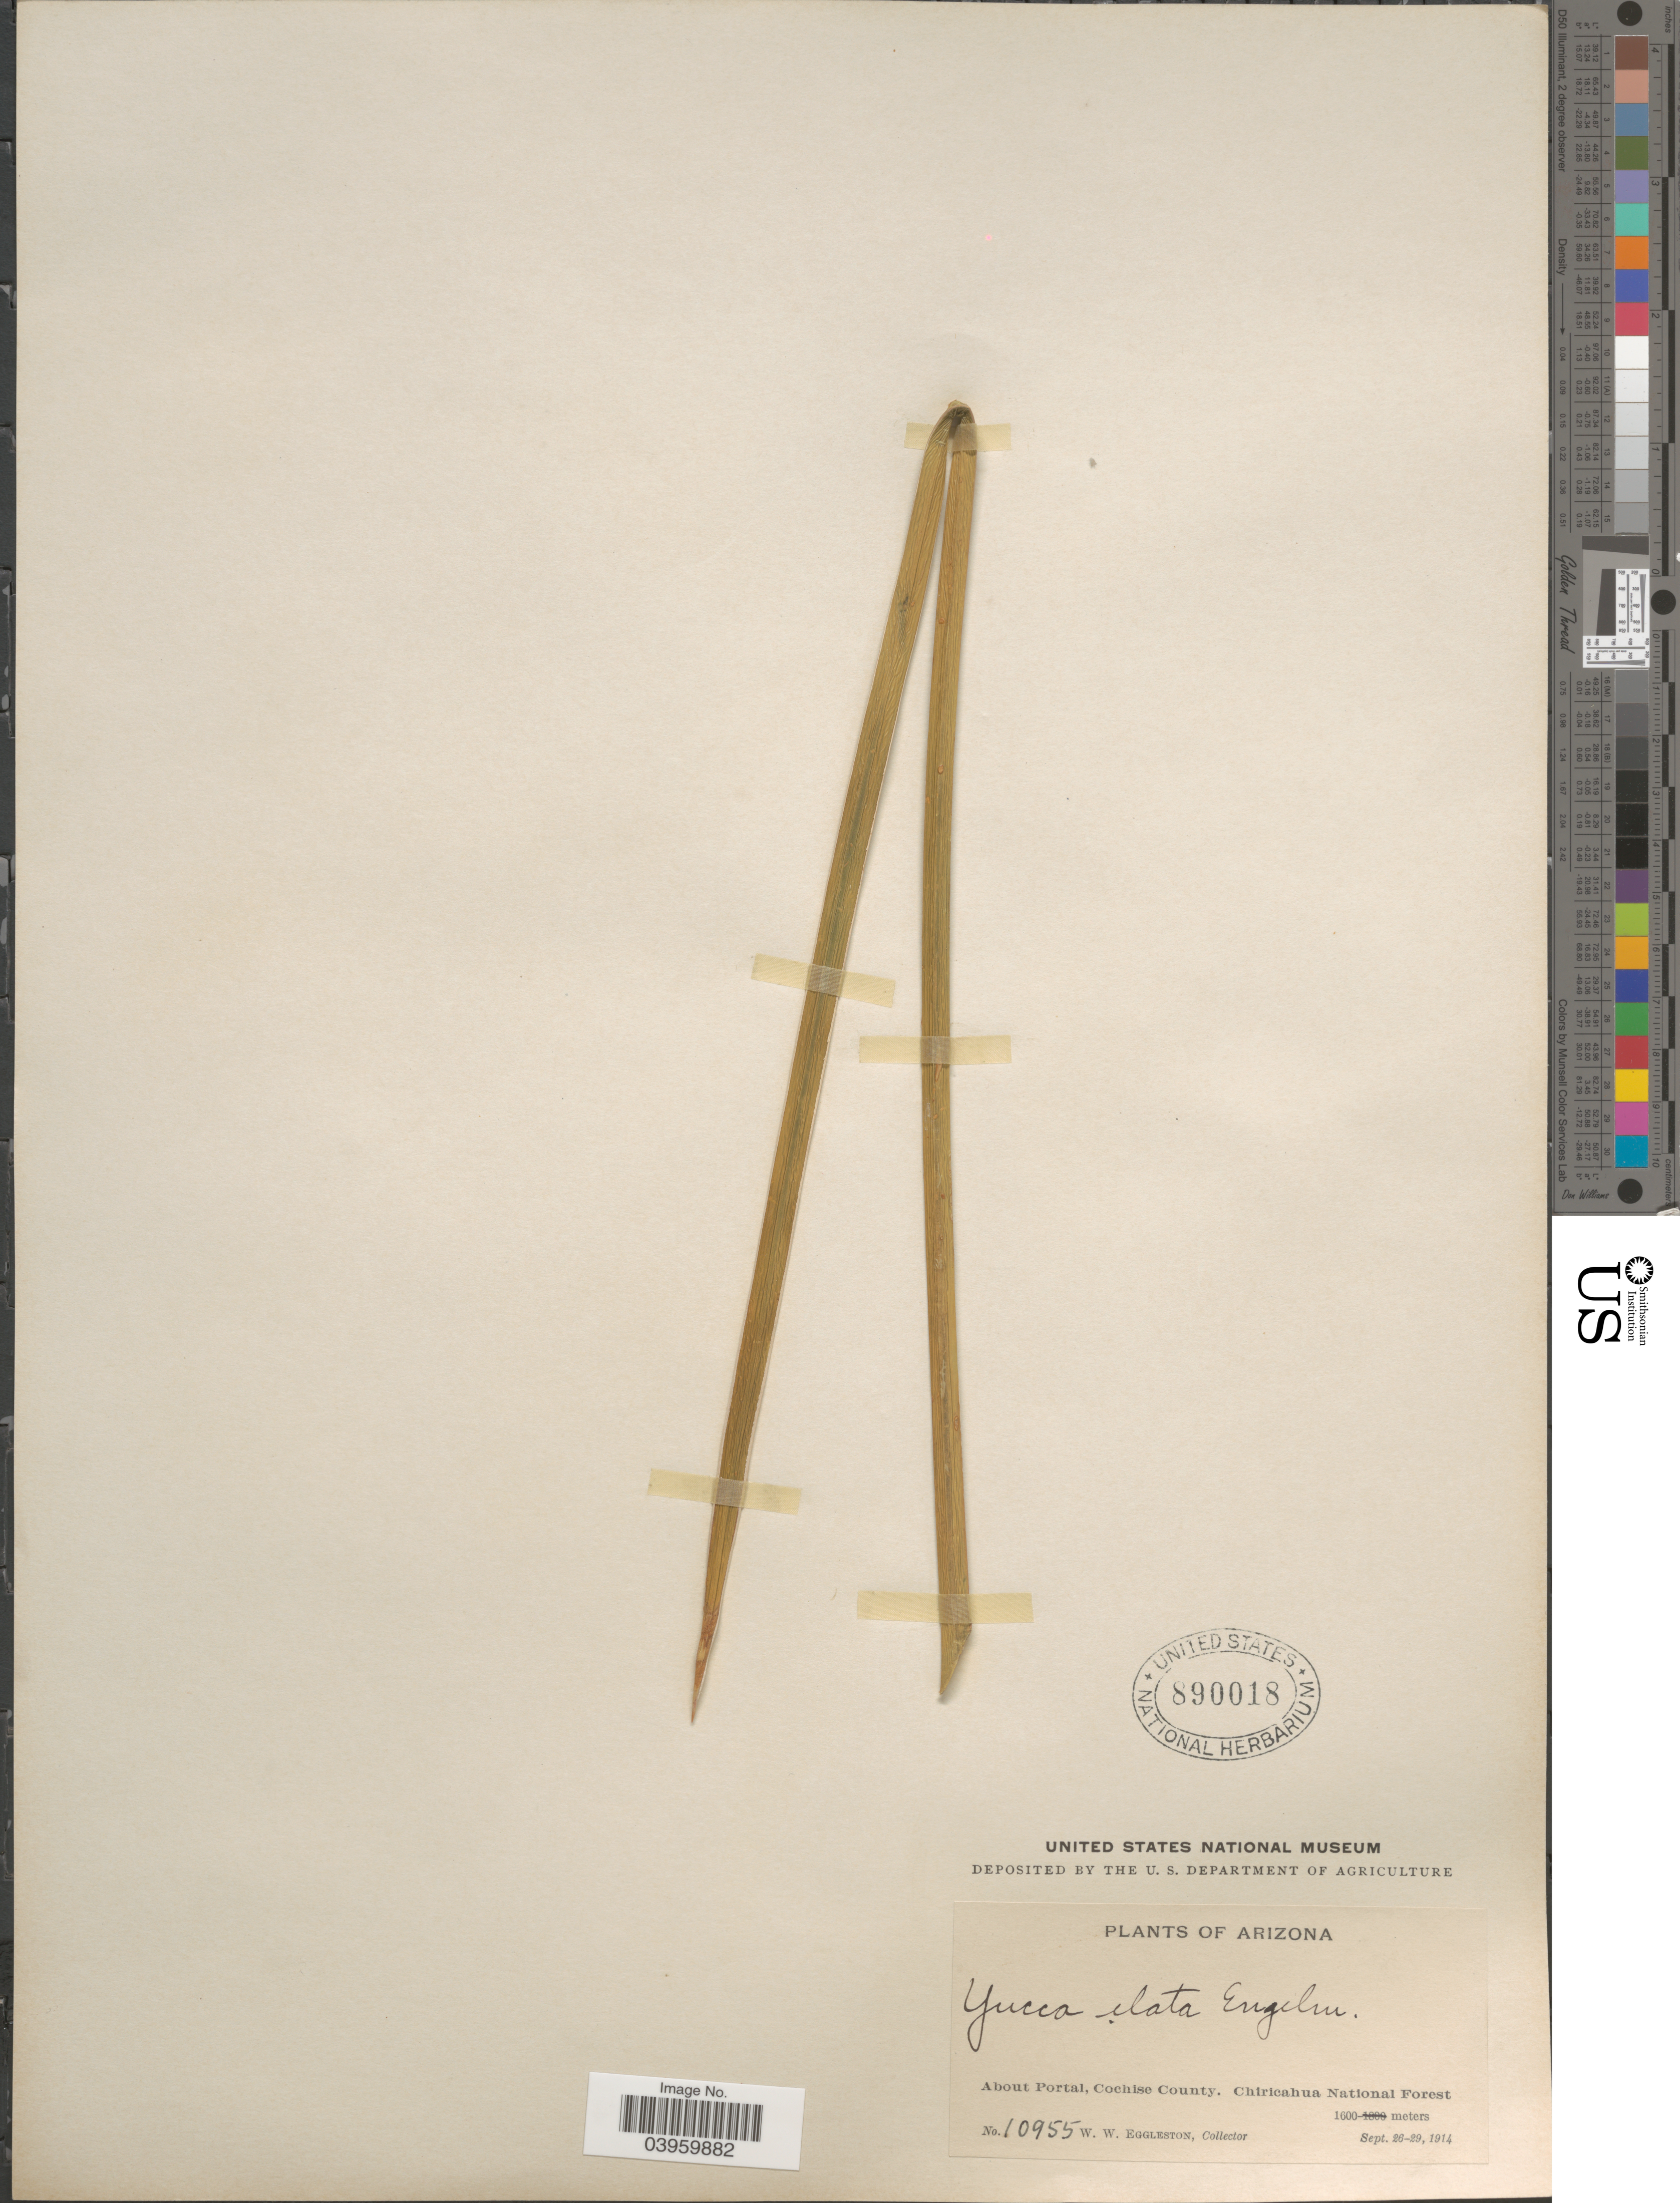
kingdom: Plantae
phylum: Tracheophyta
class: Liliopsida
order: Asparagales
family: Asparagaceae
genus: Yucca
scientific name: Yucca elata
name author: (Engelm.) Engelm.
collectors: W. W. Eggleston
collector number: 10955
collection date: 1914-09-26/1914-09-29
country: United States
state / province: Arizona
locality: About Portal, Cochise County. Chiricahua National Forest.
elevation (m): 1600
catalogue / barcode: US 890018